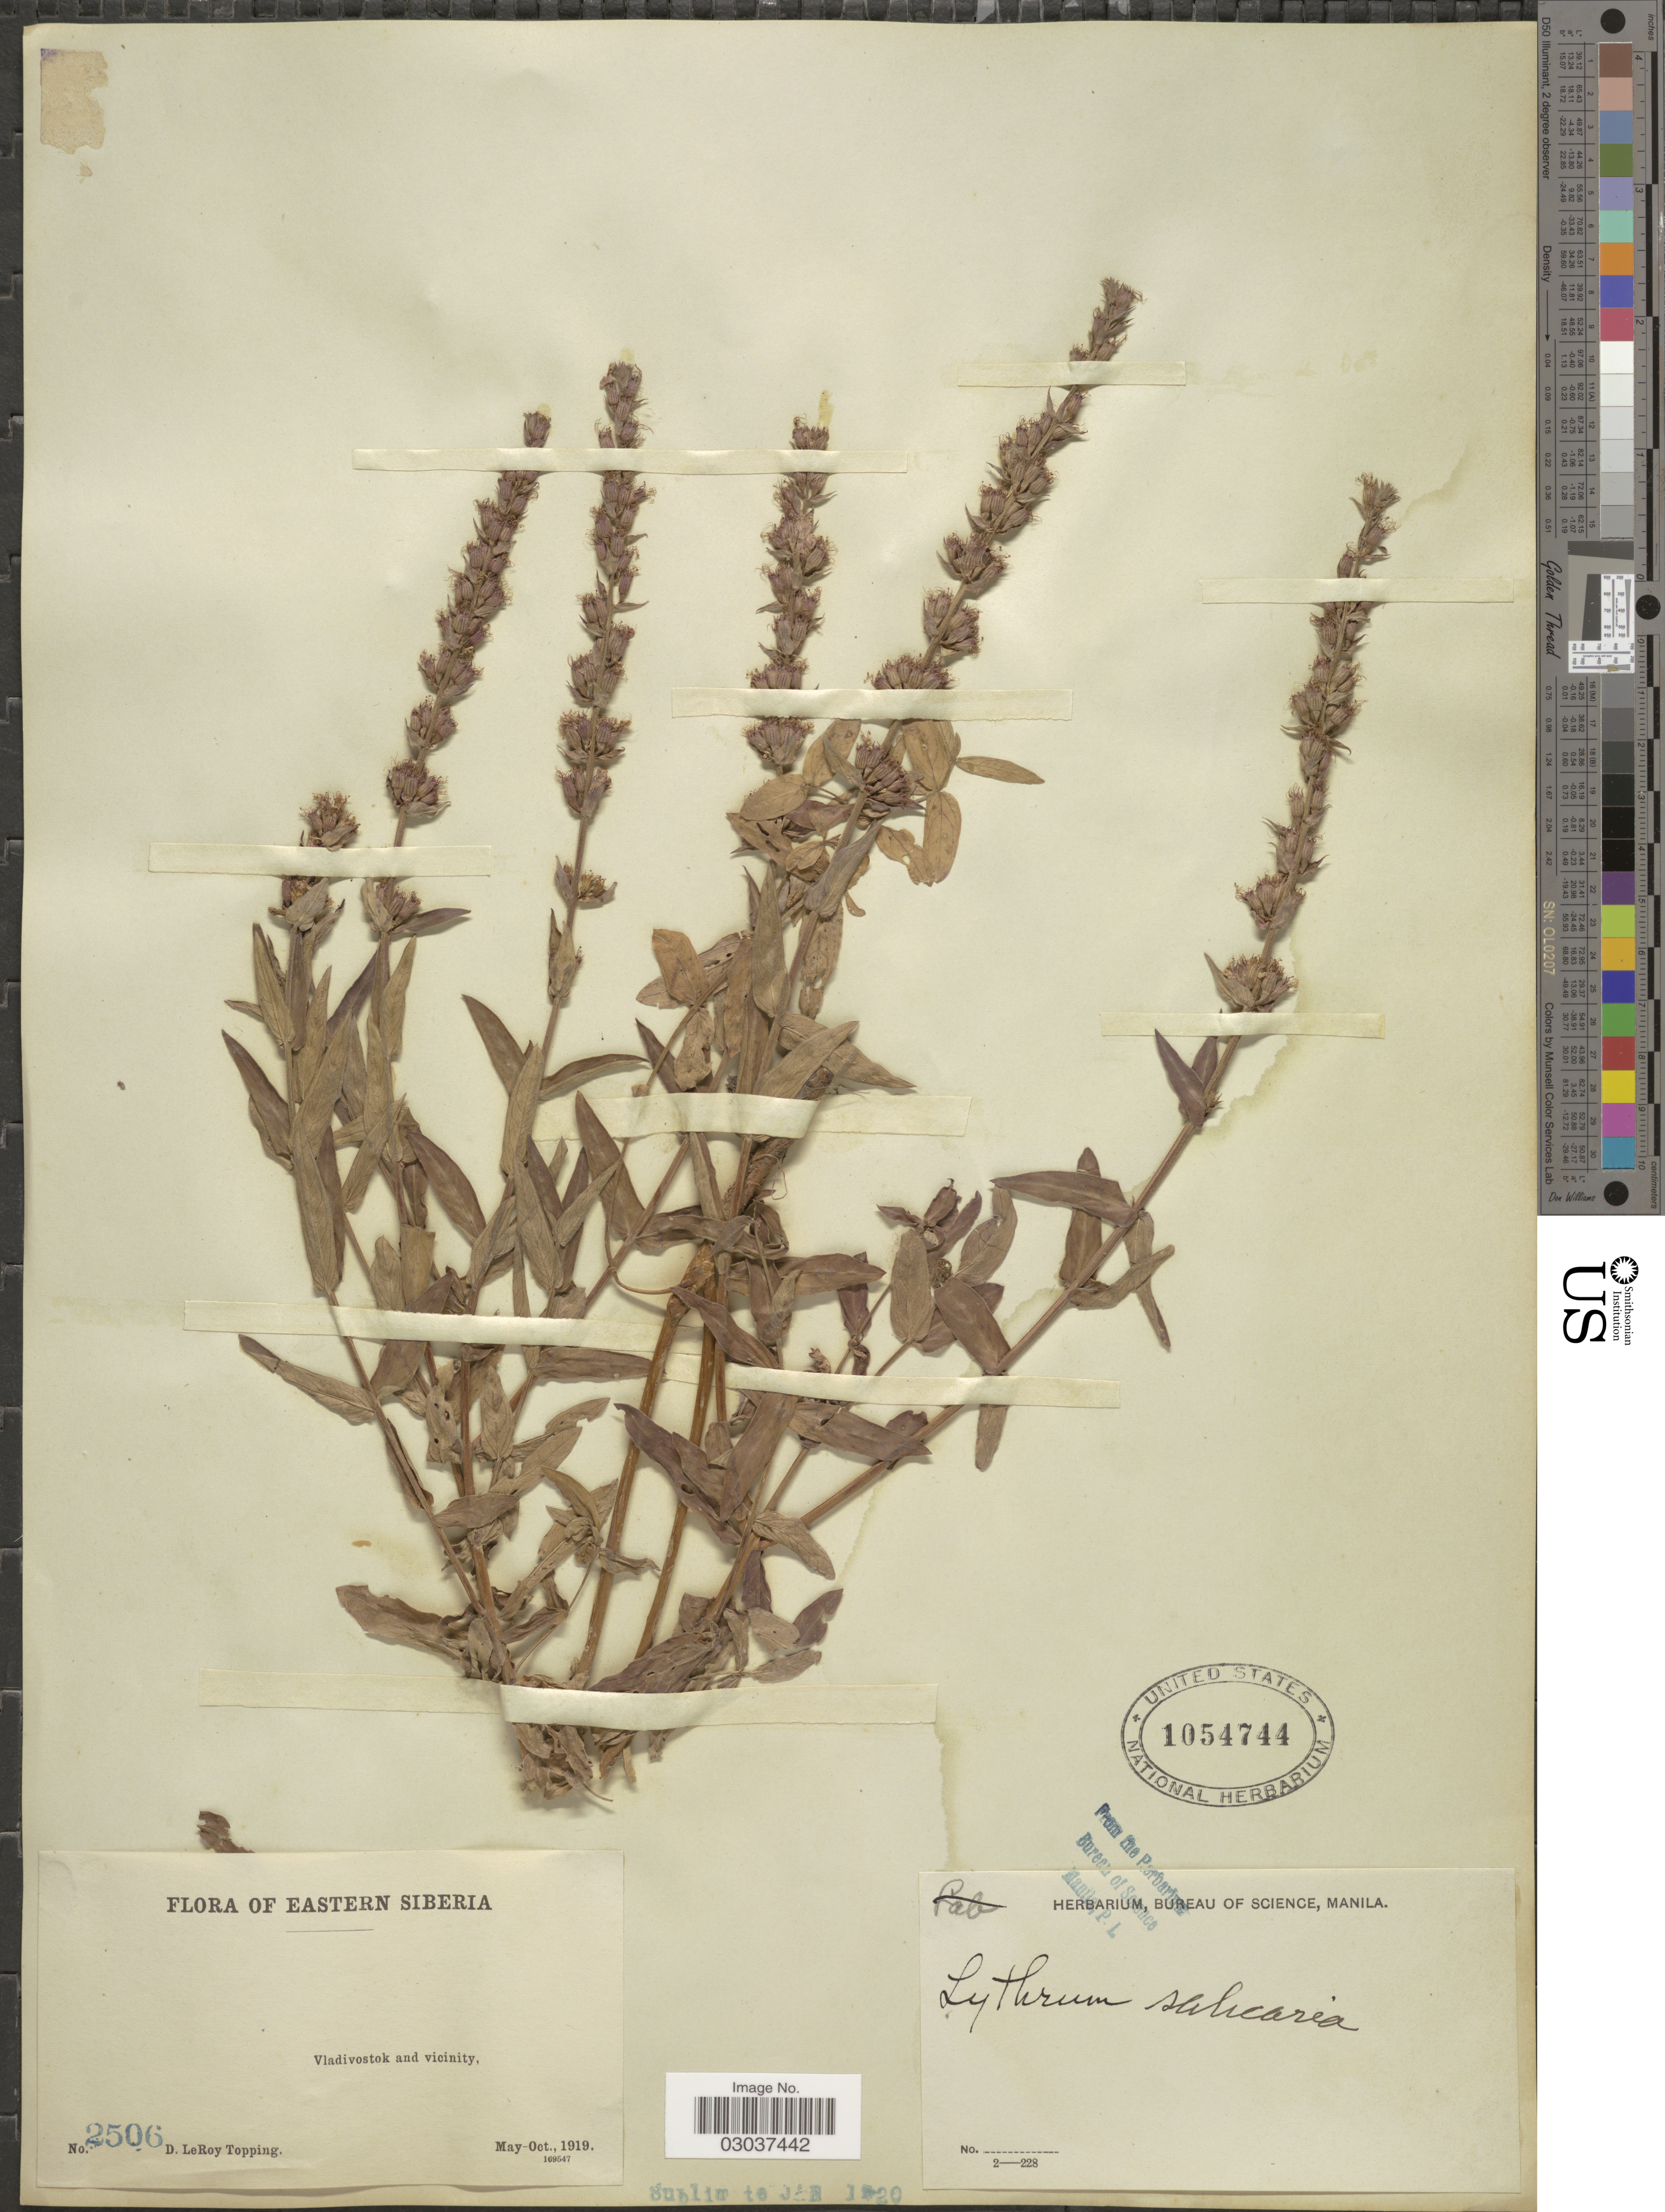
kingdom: Plantae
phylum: Tracheophyta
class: Magnoliopsida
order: Myrtales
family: Lythraceae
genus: Lythrum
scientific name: Lythrum salicaria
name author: L.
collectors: D. L. Topping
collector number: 2506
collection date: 1919-05/1919-10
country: Russian Federation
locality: Eastern Siberia. Vladivostok and vicinity.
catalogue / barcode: US 1054744